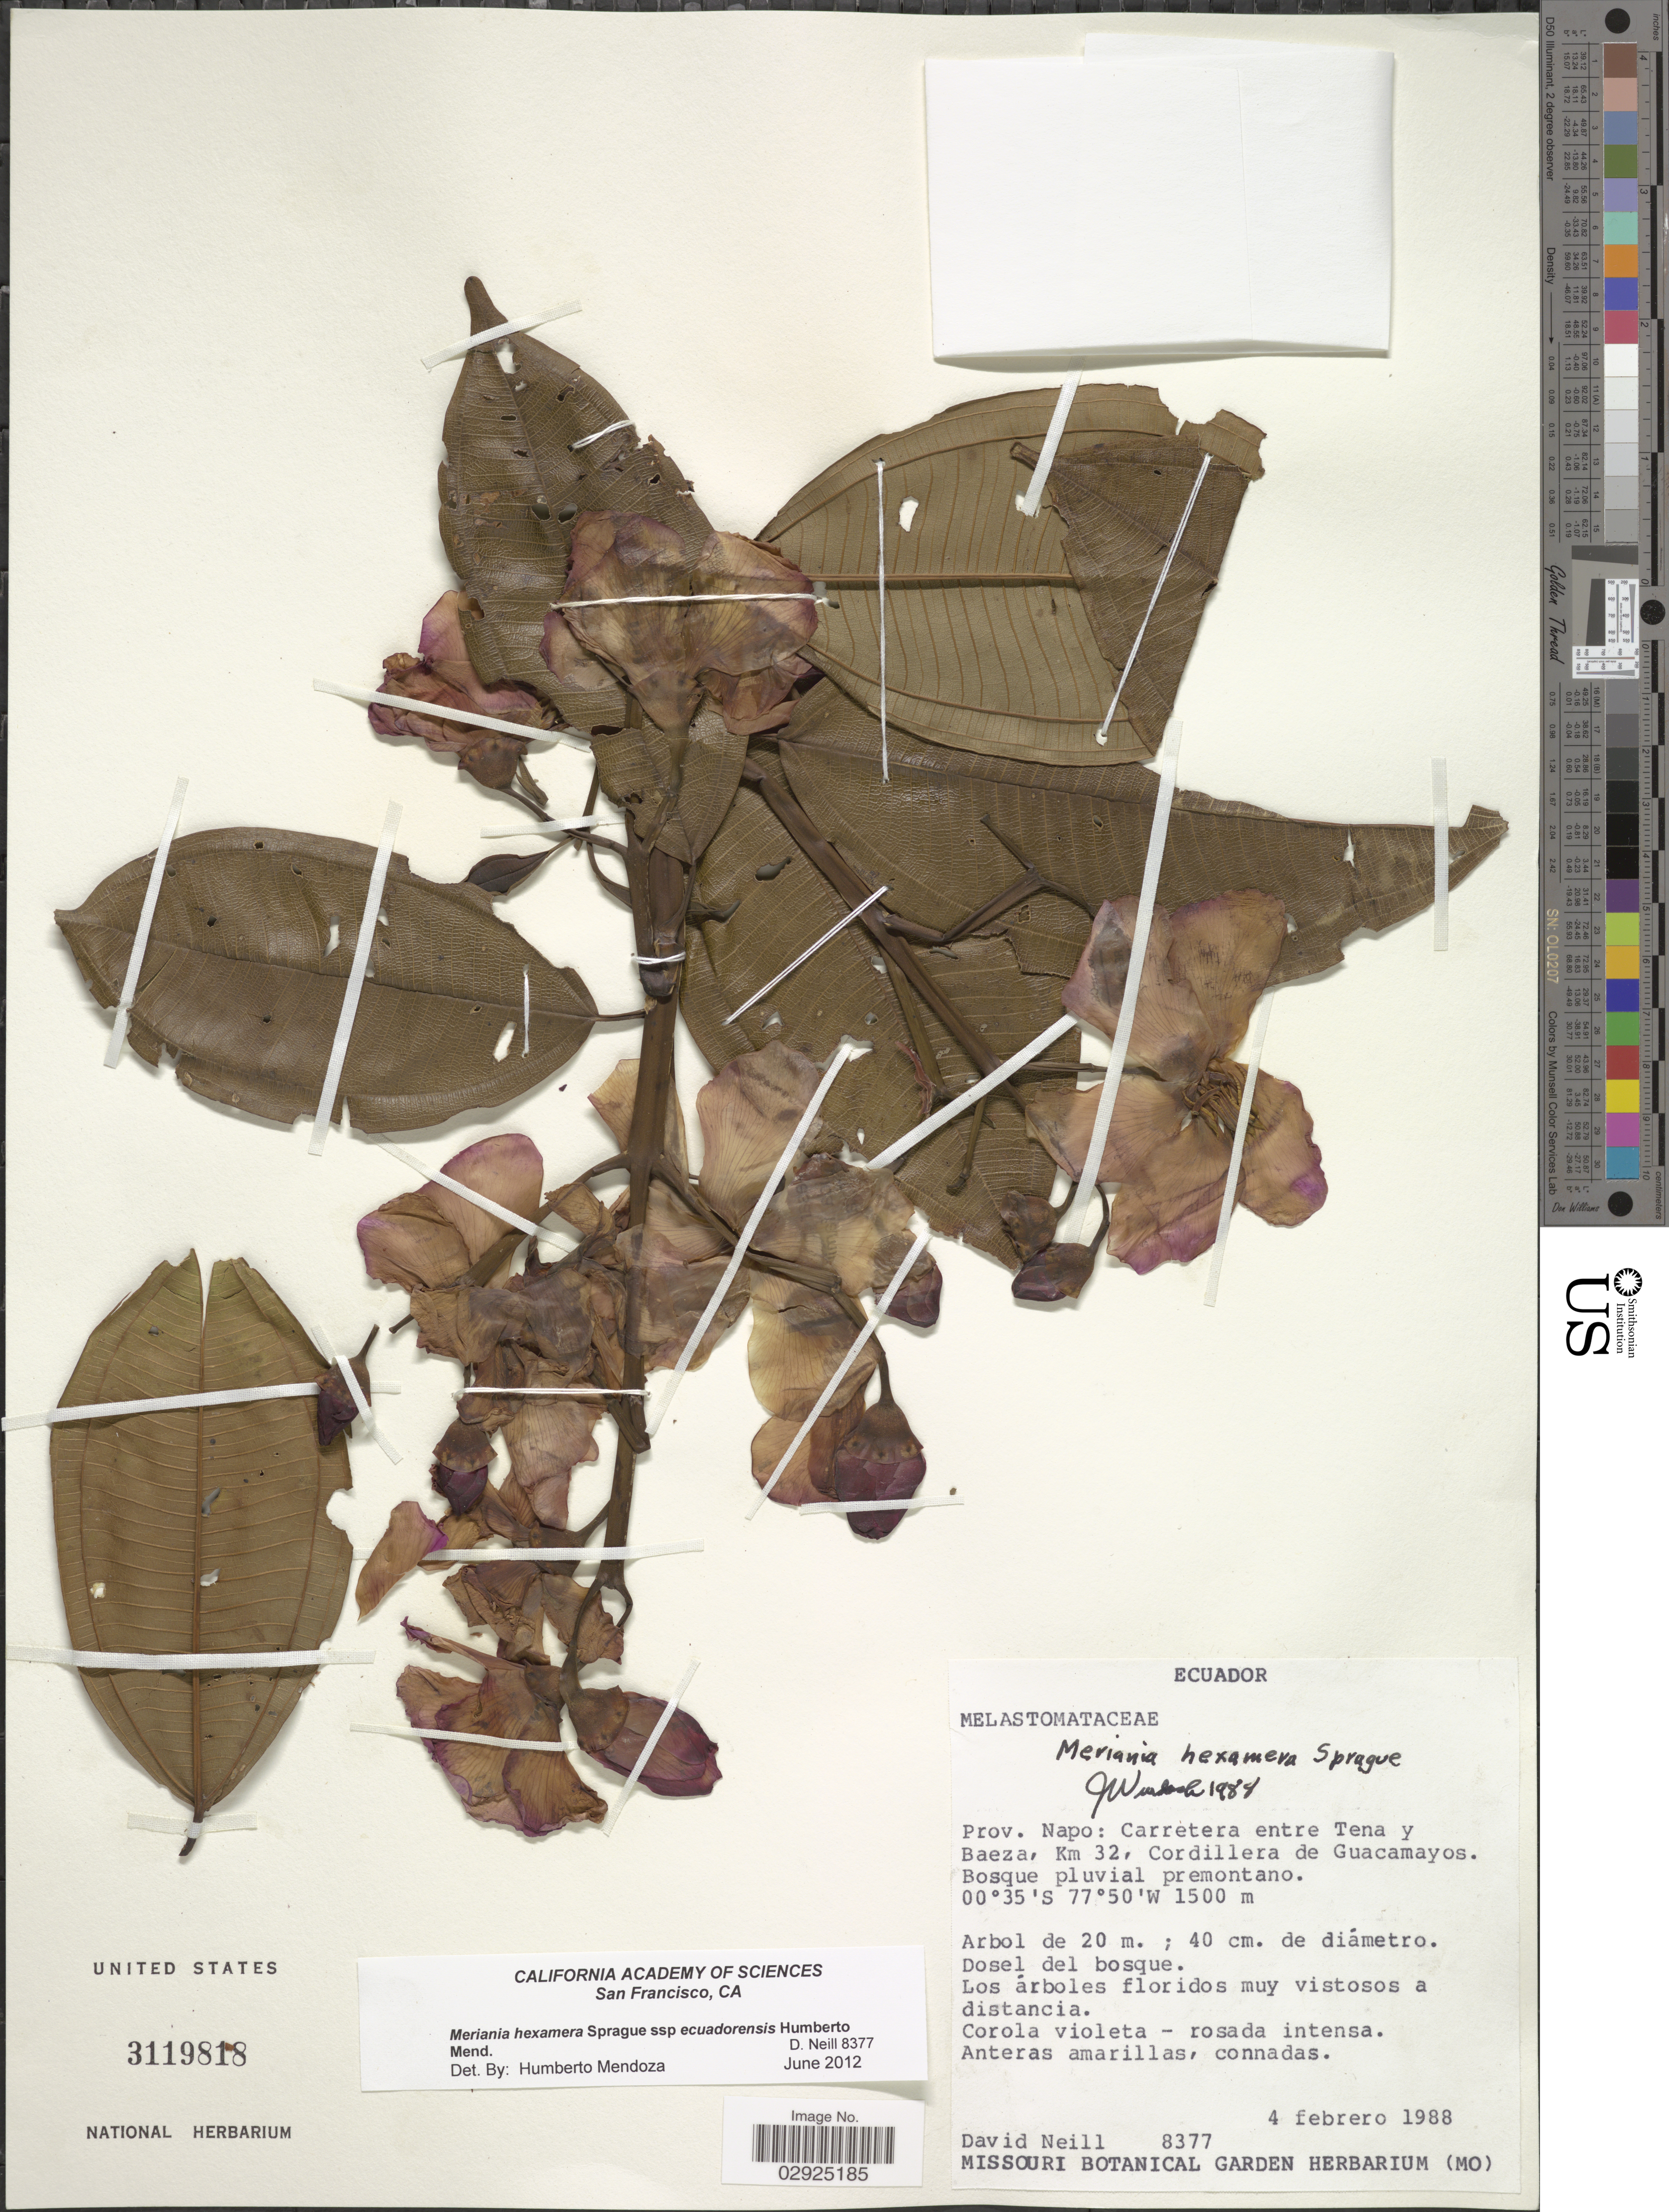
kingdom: Plantae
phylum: Tracheophyta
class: Magnoliopsida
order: Myrtales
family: Melastomataceae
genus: Meriania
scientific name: Meriania hexamera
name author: Sprague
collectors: D. Neill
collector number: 8377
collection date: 1988-02-04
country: Ecuador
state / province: Napo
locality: Carretera entre Tena y Baeza, Km 32, Cordillera de Guacamayos.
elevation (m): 1500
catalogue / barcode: US 3119818